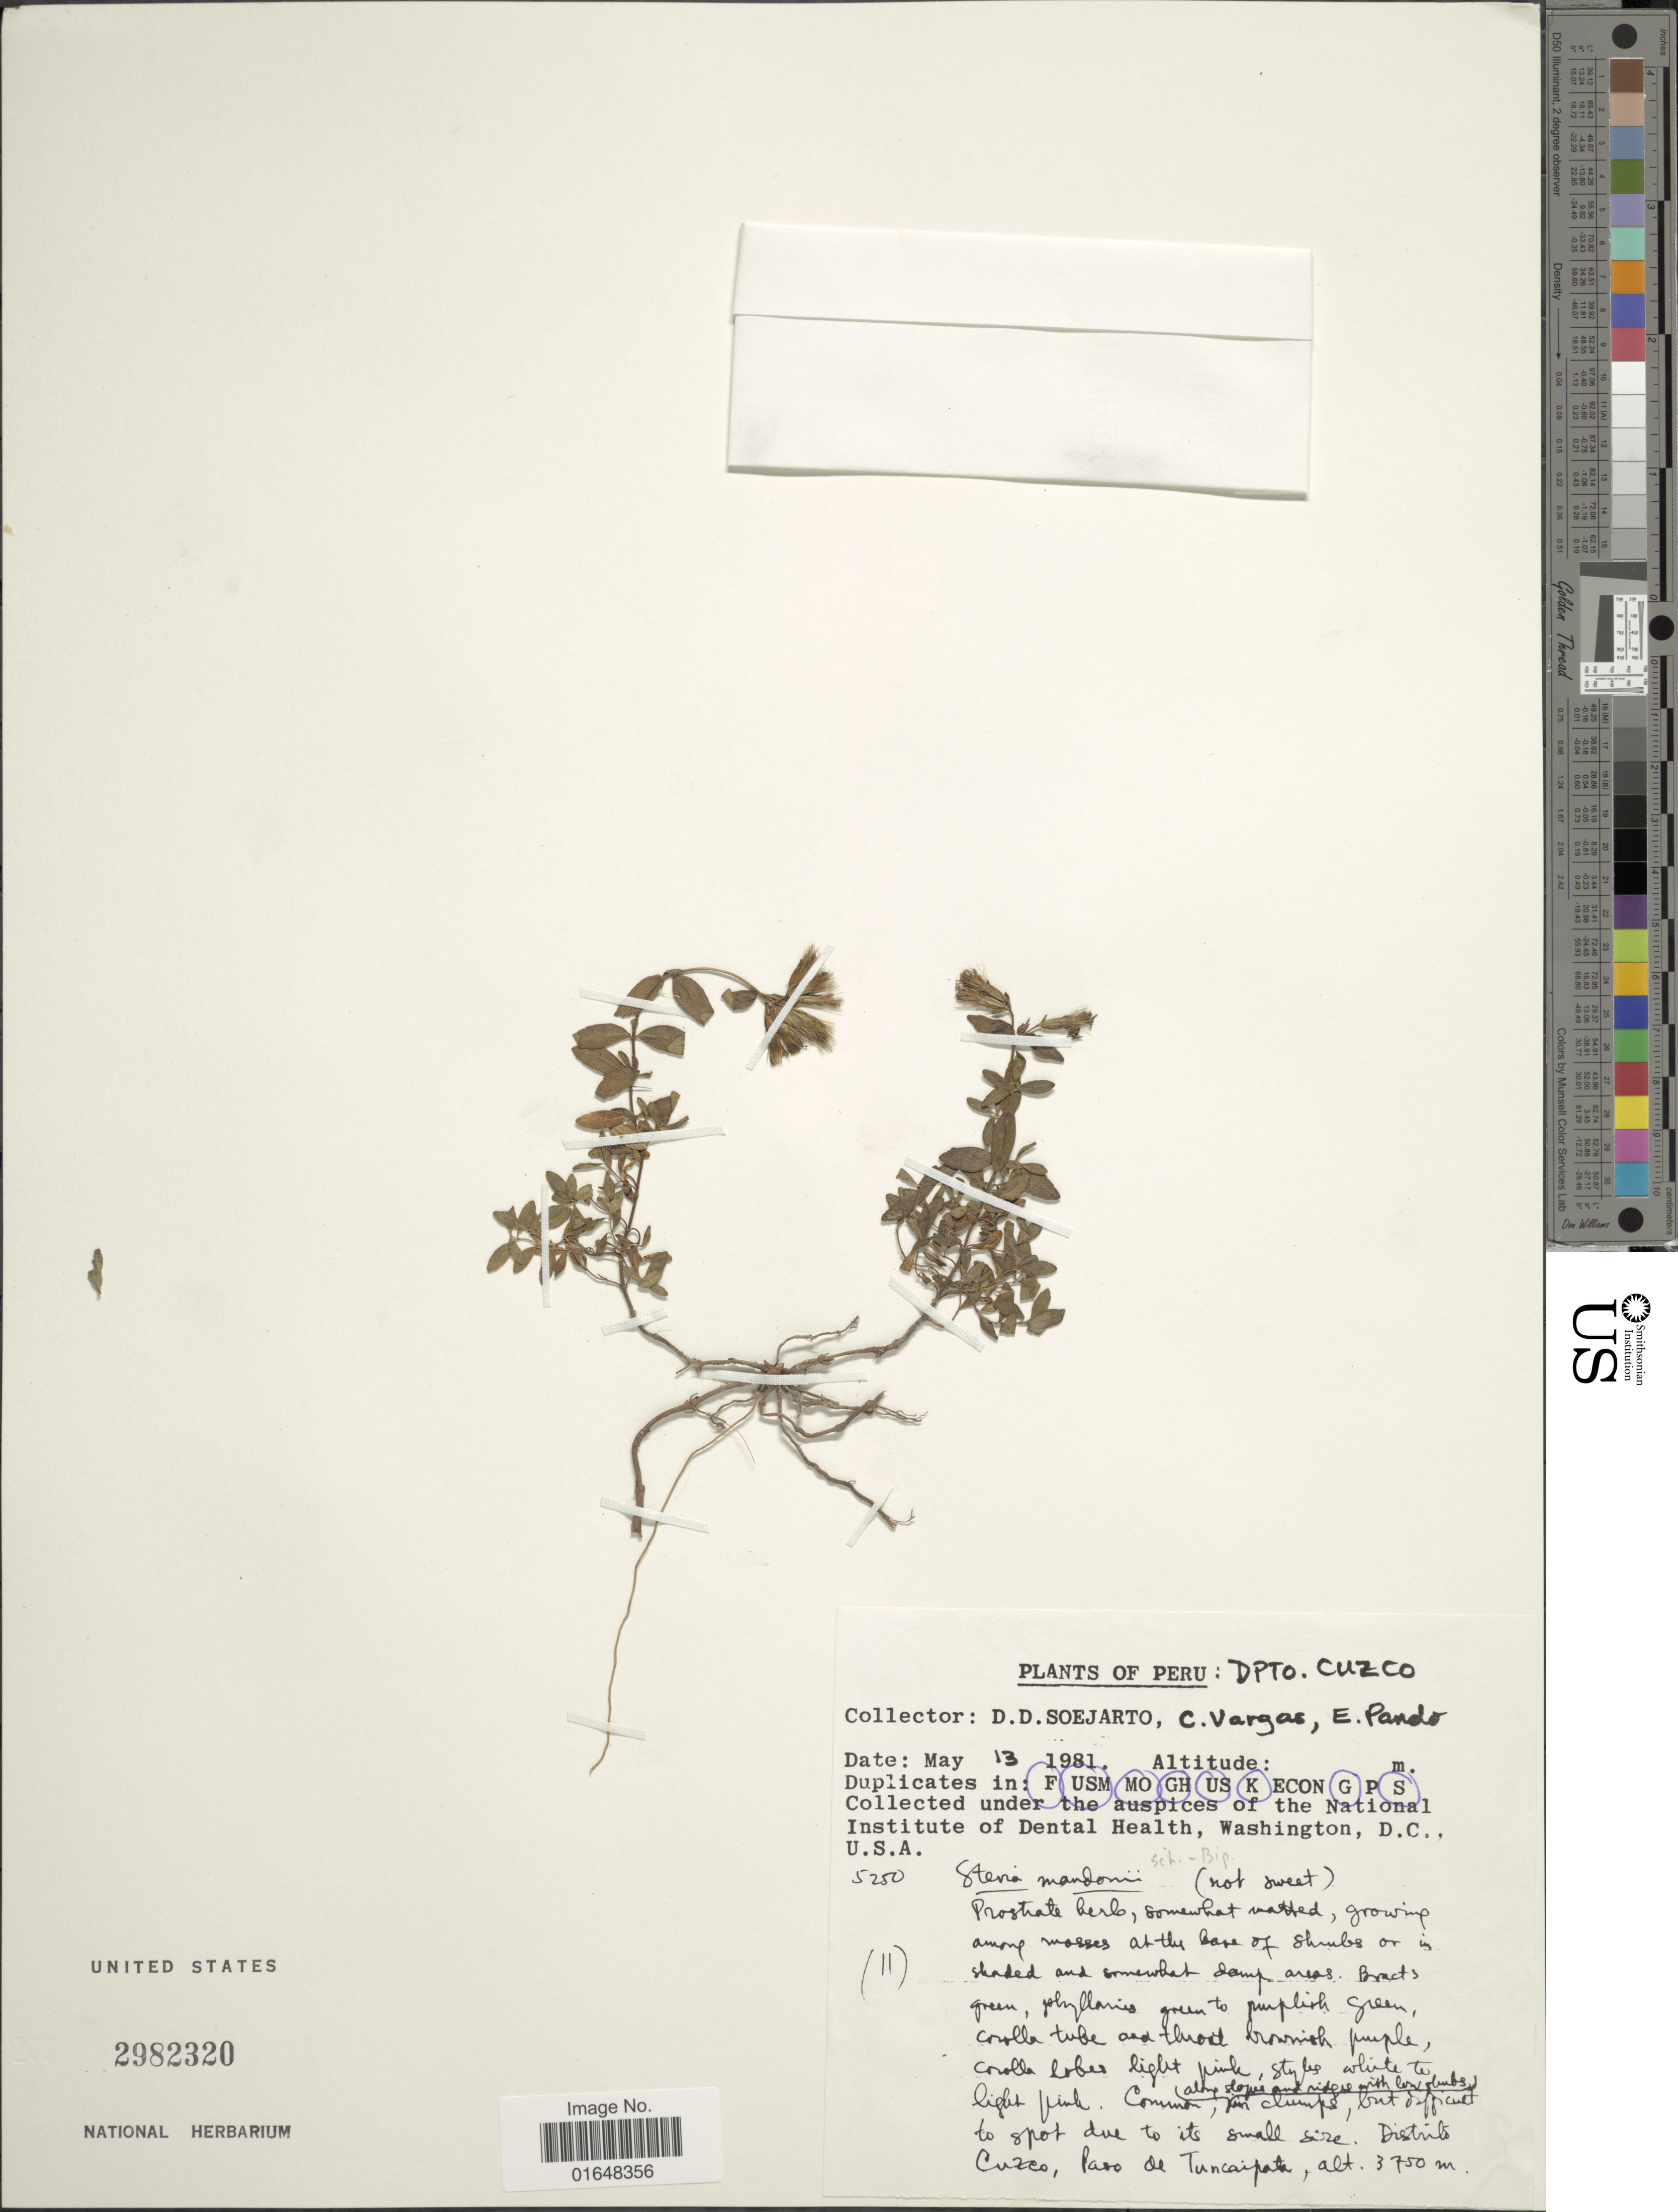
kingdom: Plantae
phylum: Tracheophyta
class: Magnoliopsida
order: Asterales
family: Asteraceae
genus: Stevia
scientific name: Stevia mandonii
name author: Sch. Bip.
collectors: C. Vargas & E. Pando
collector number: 5250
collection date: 1981-05-13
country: Peru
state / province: Cusco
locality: Dpto. Cuzco. District Cuzco, Paso de Tuncaipata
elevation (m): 3750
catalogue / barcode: US 2982320